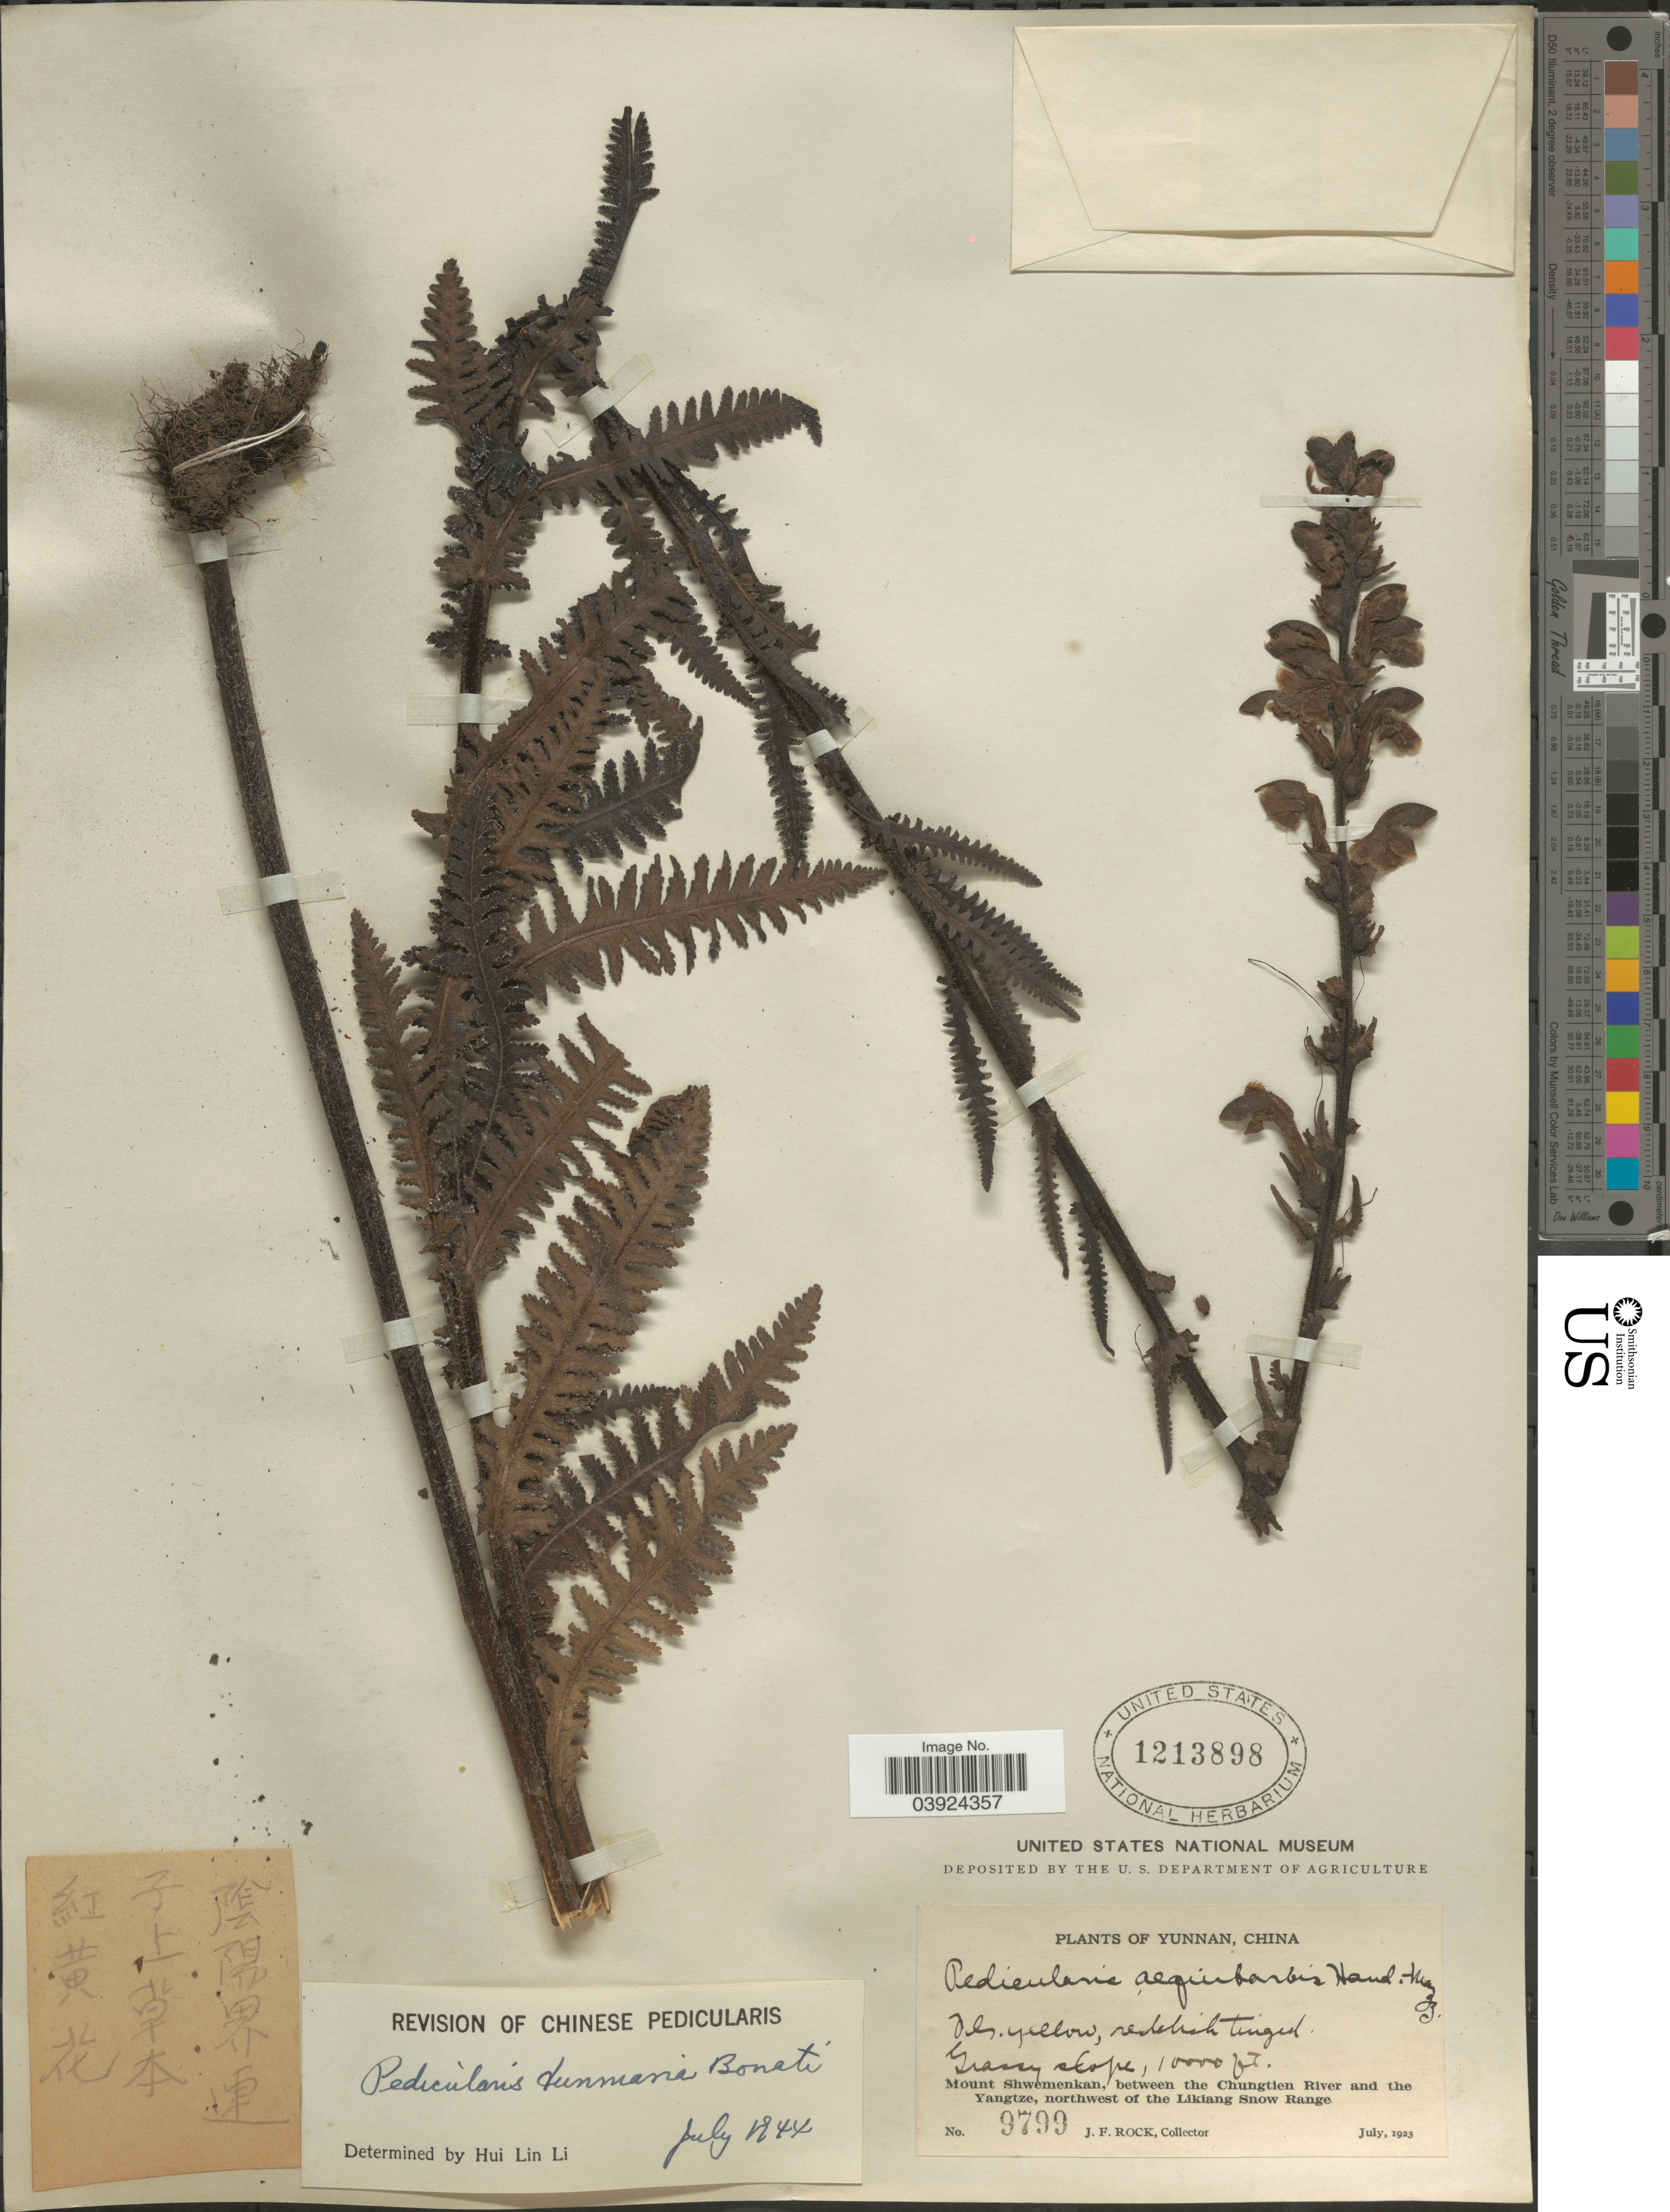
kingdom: Plantae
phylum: Tracheophyta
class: Magnoliopsida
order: Lamiales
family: Orobanchaceae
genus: Pedicularis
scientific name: Pedicularis dunniana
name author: Bonati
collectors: J. Rock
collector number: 9799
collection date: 1923-07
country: China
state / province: Yunnan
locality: Mount Shwemenkan, between the Chungtien River and the Yangtze, northwest of the Likiang Snow Range.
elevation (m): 3048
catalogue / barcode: US 1213898